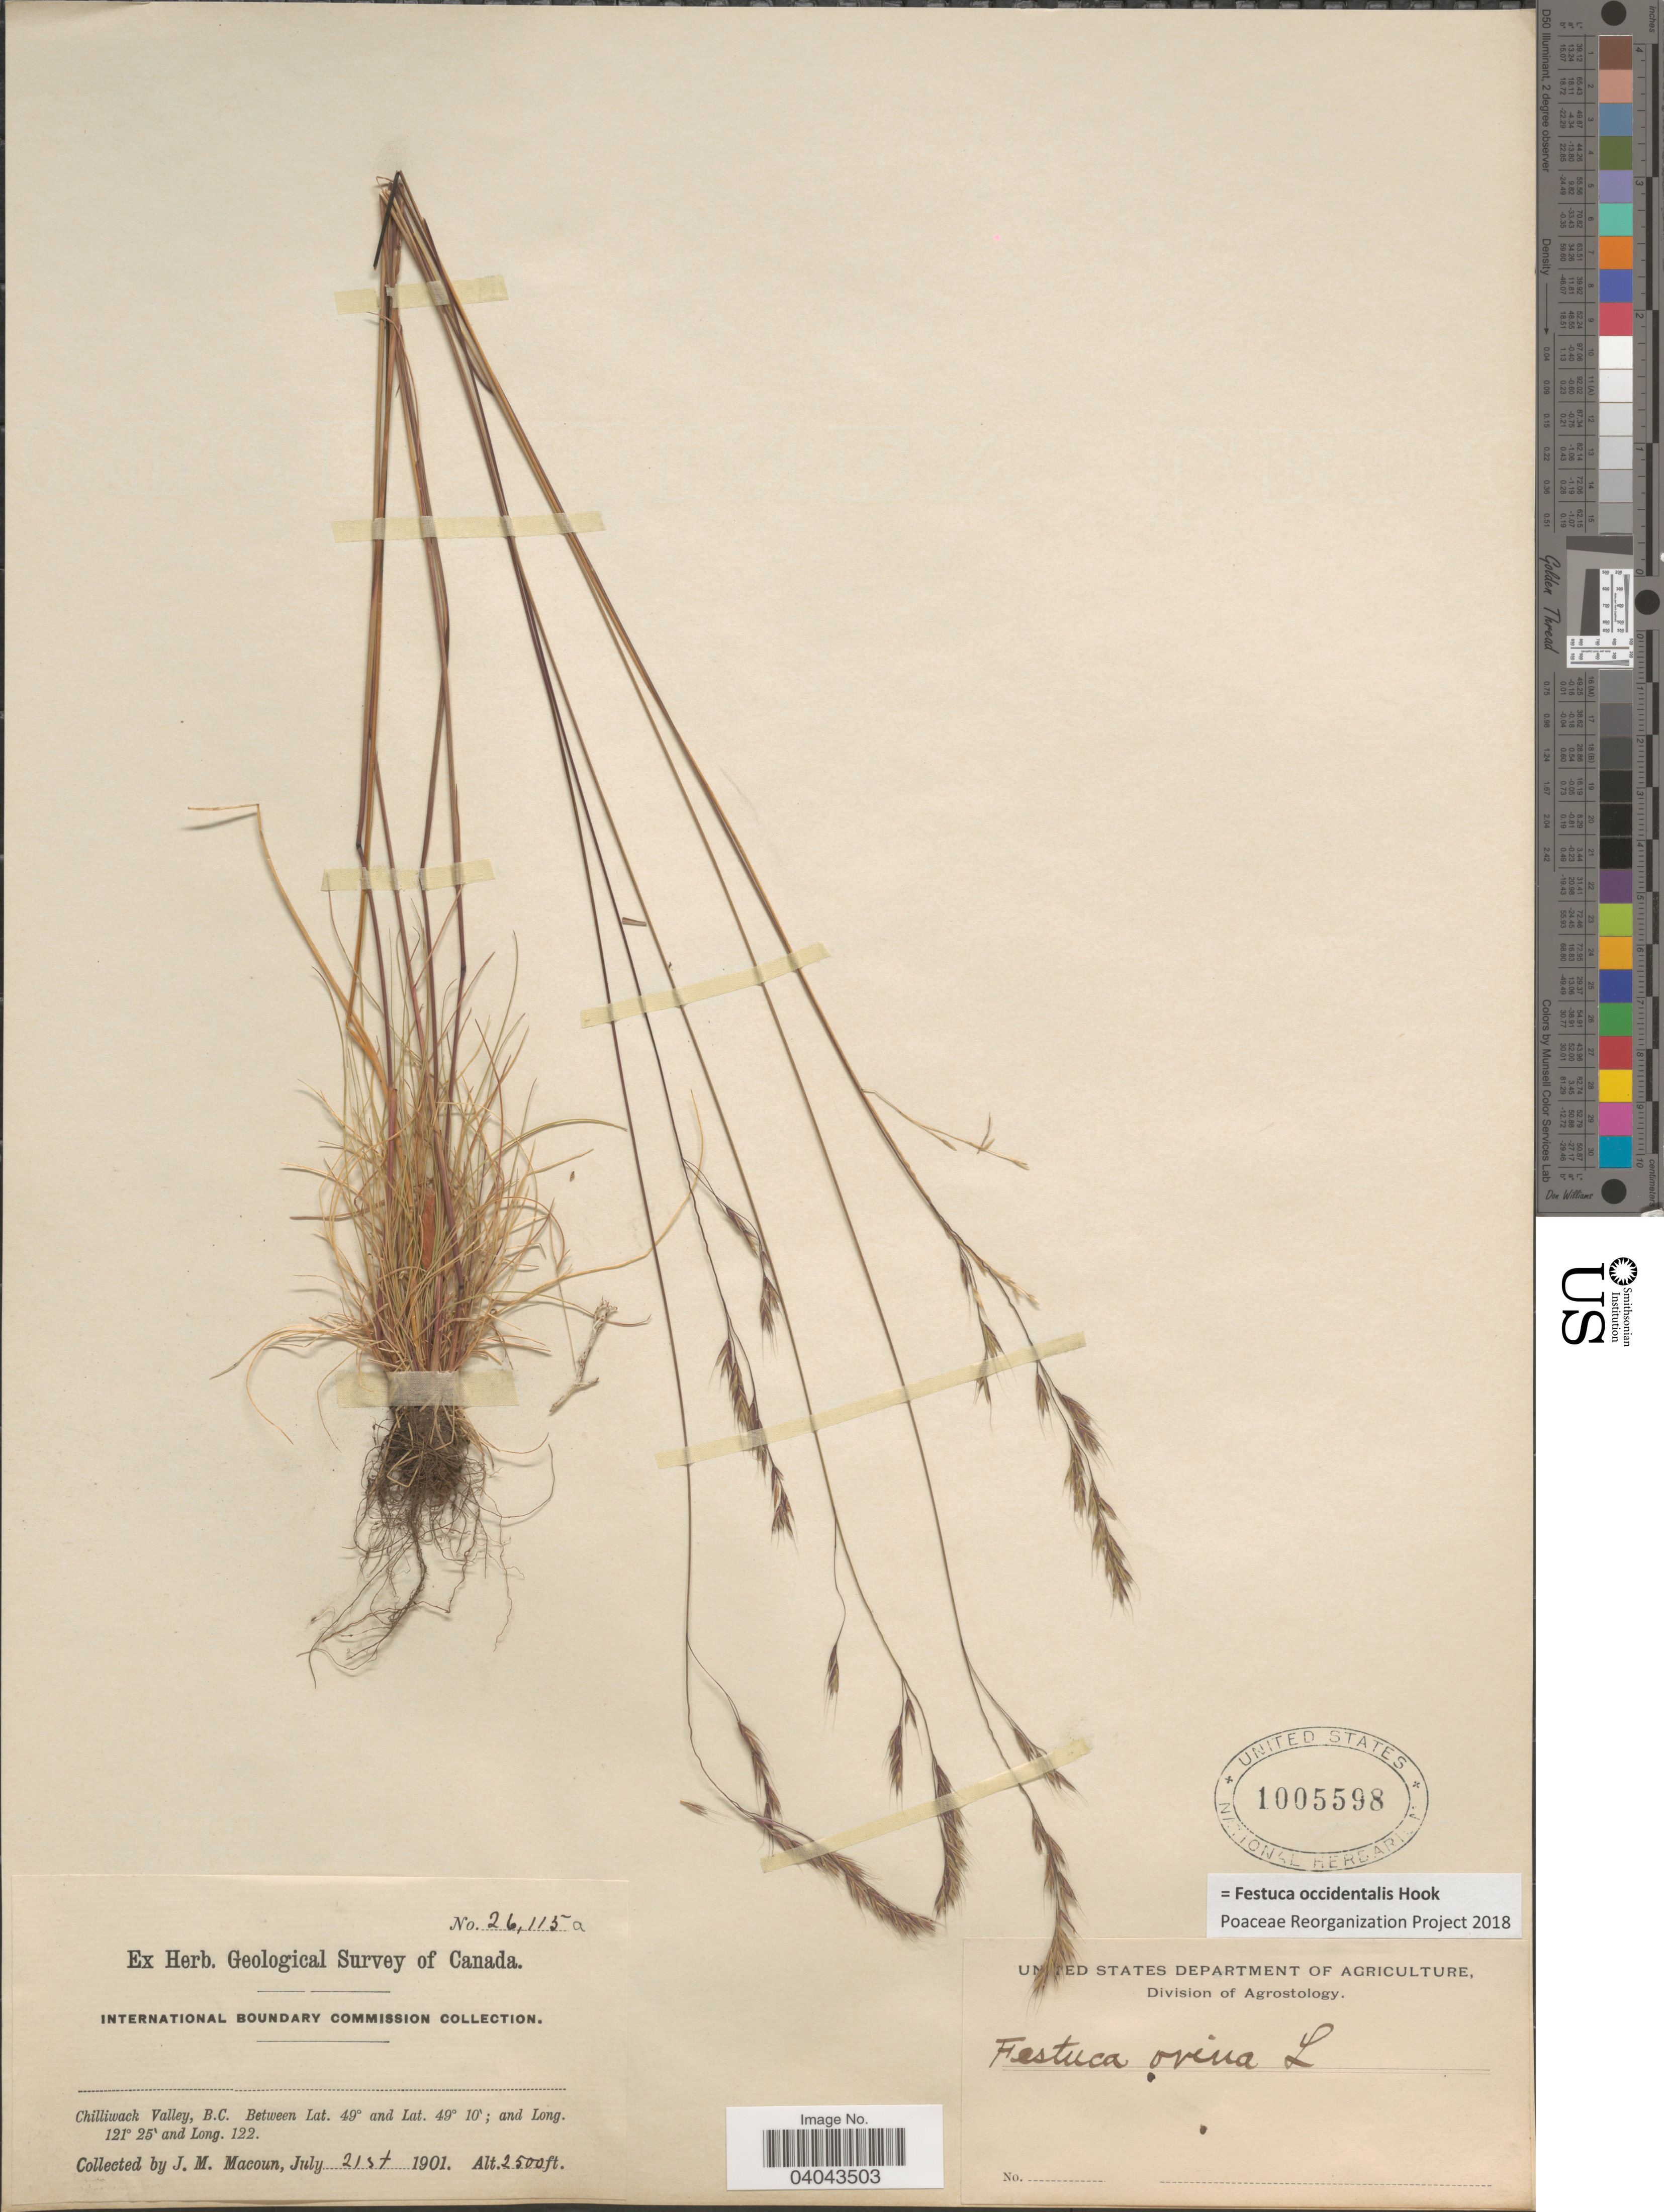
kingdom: Plantae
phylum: Tracheophyta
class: Liliopsida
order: Poales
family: Poaceae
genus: Festuca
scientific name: Festuca occidentalis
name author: Hook.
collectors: J. M. Macoun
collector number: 26115a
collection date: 1901-07-21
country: Canada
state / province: British Columbia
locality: International Boundary Commission. Chilliwack Valley, B. C.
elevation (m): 762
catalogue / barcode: US 1005598